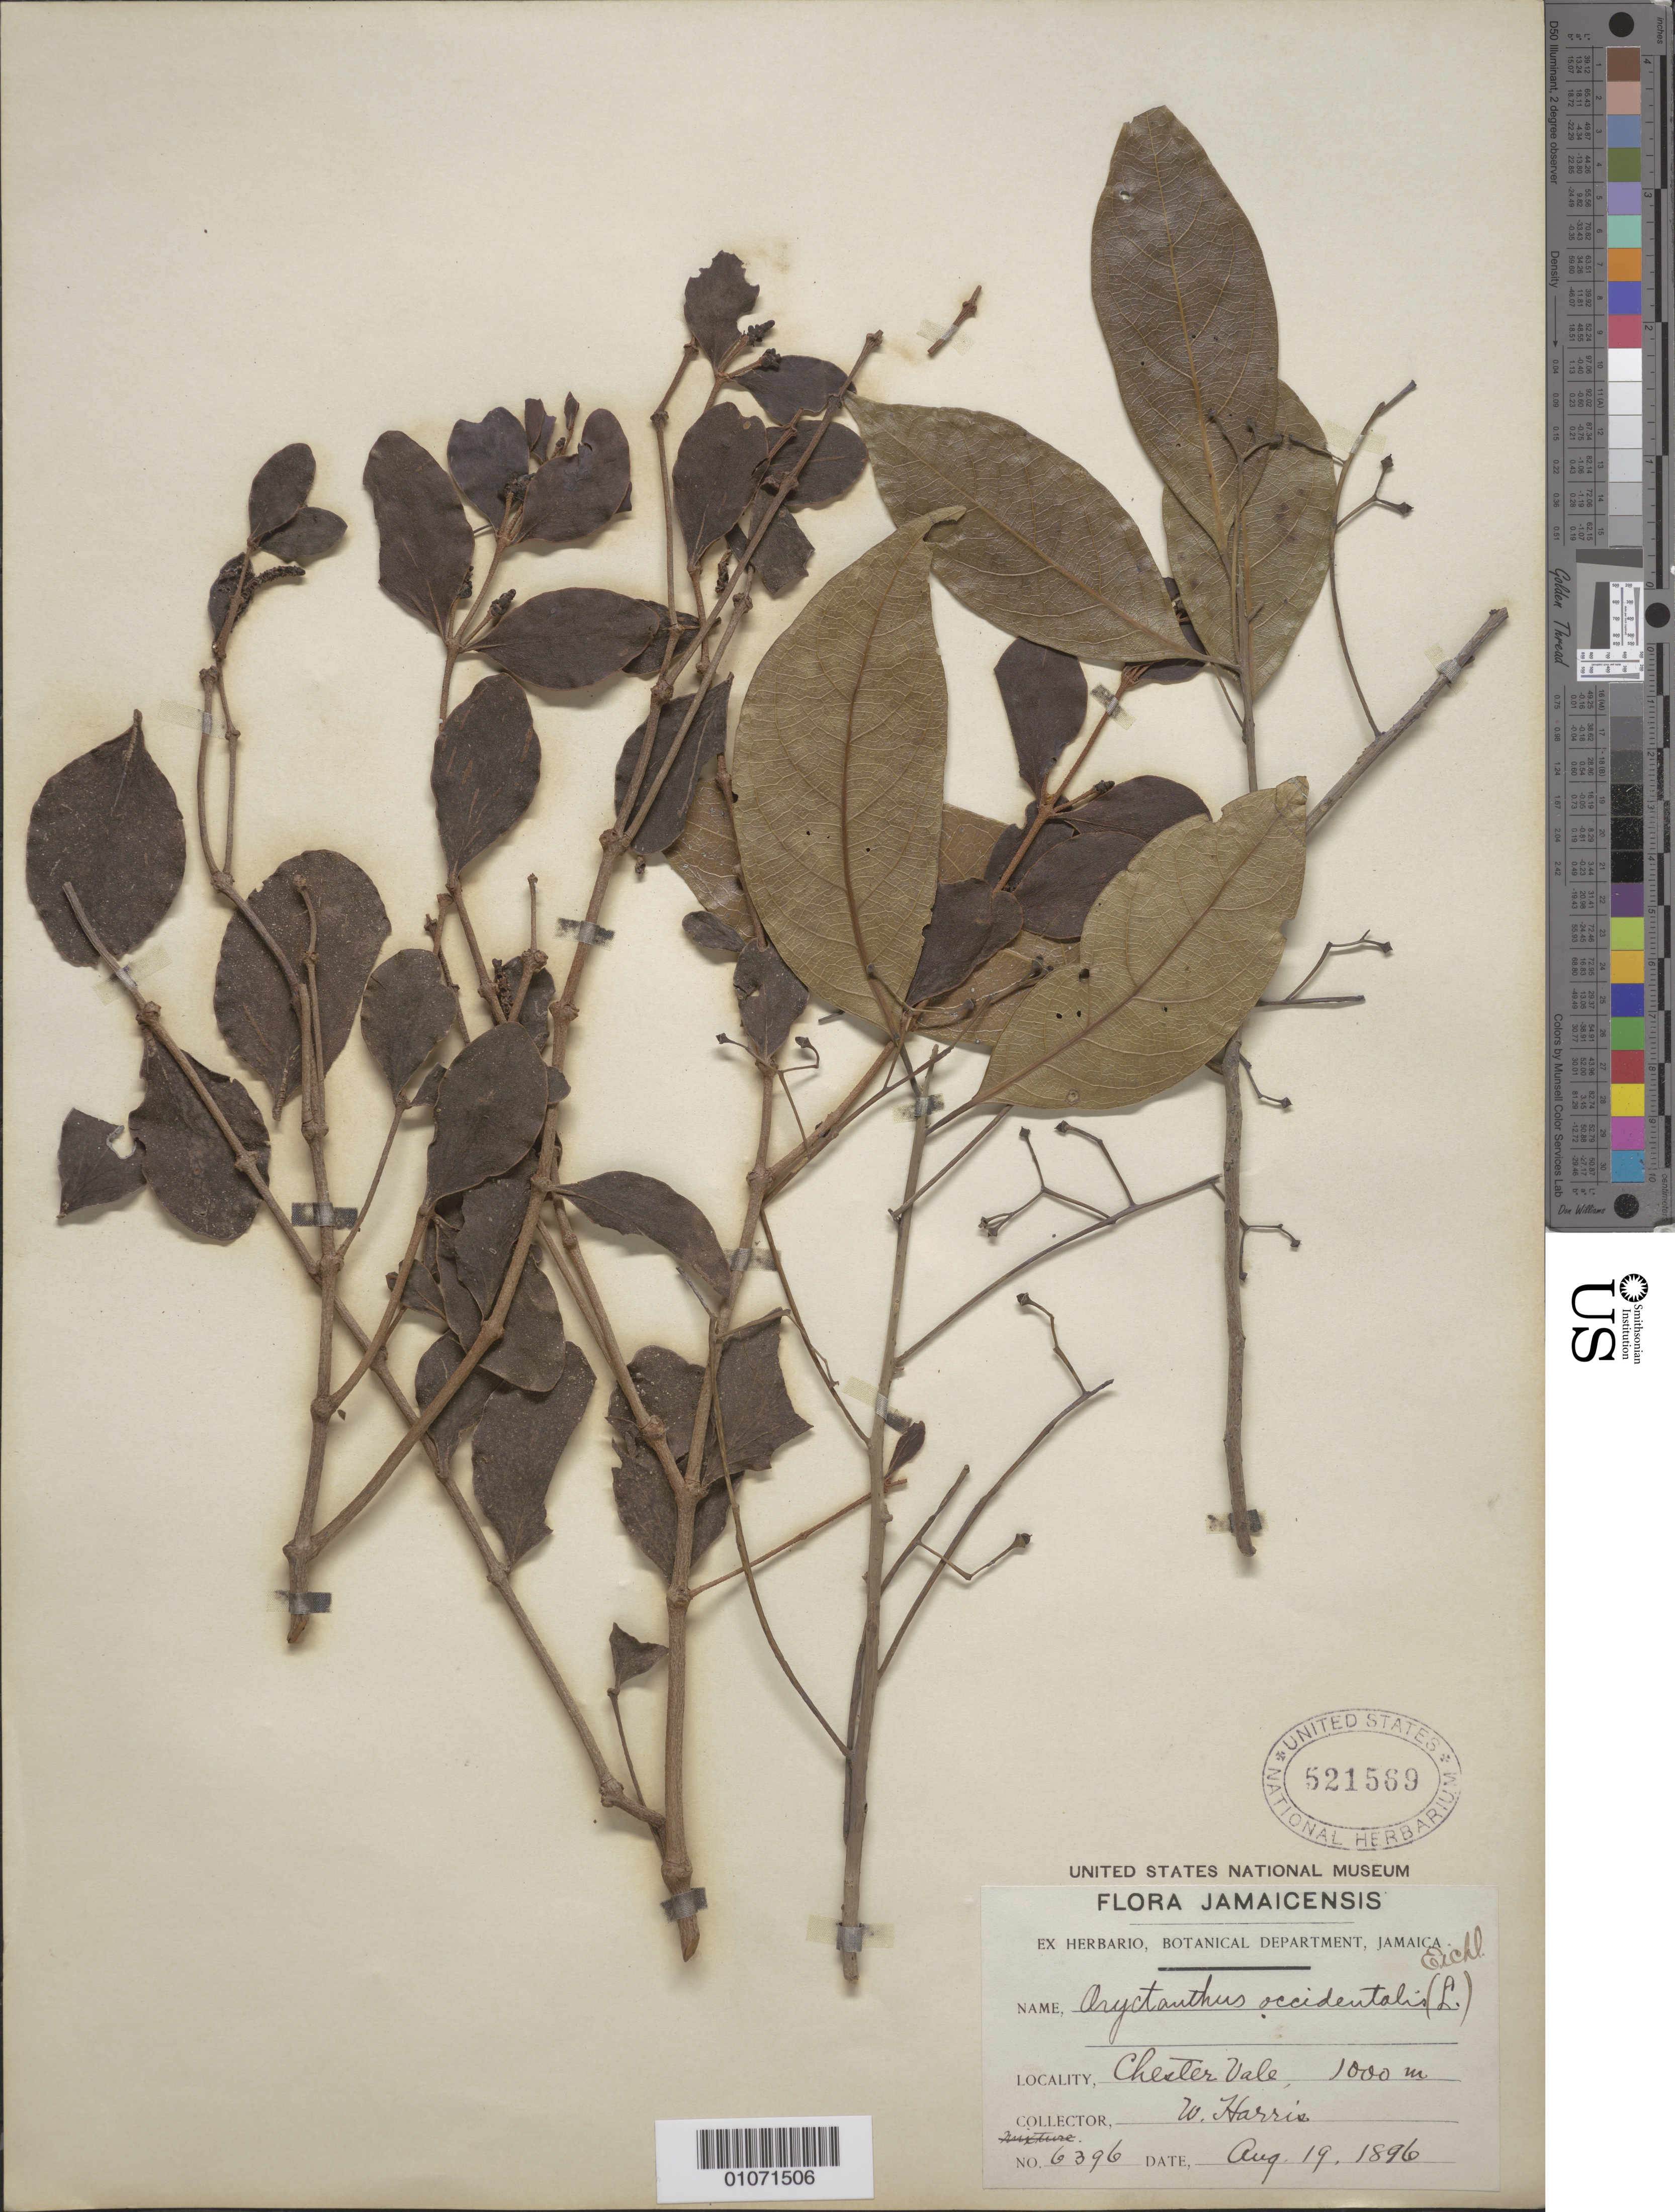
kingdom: Plantae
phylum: Tracheophyta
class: Magnoliopsida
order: Santalales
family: Loranthaceae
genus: Oryctanthus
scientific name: Oryctanthus occidentalis subsp. occidentalis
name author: (L.) Eichler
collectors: W. Harris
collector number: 6396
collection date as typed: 19 Aug 1896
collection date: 1896-08-19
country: Jamaica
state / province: Saint Andrew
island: Jamaica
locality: Chester Vale.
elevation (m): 1000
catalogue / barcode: US 521569